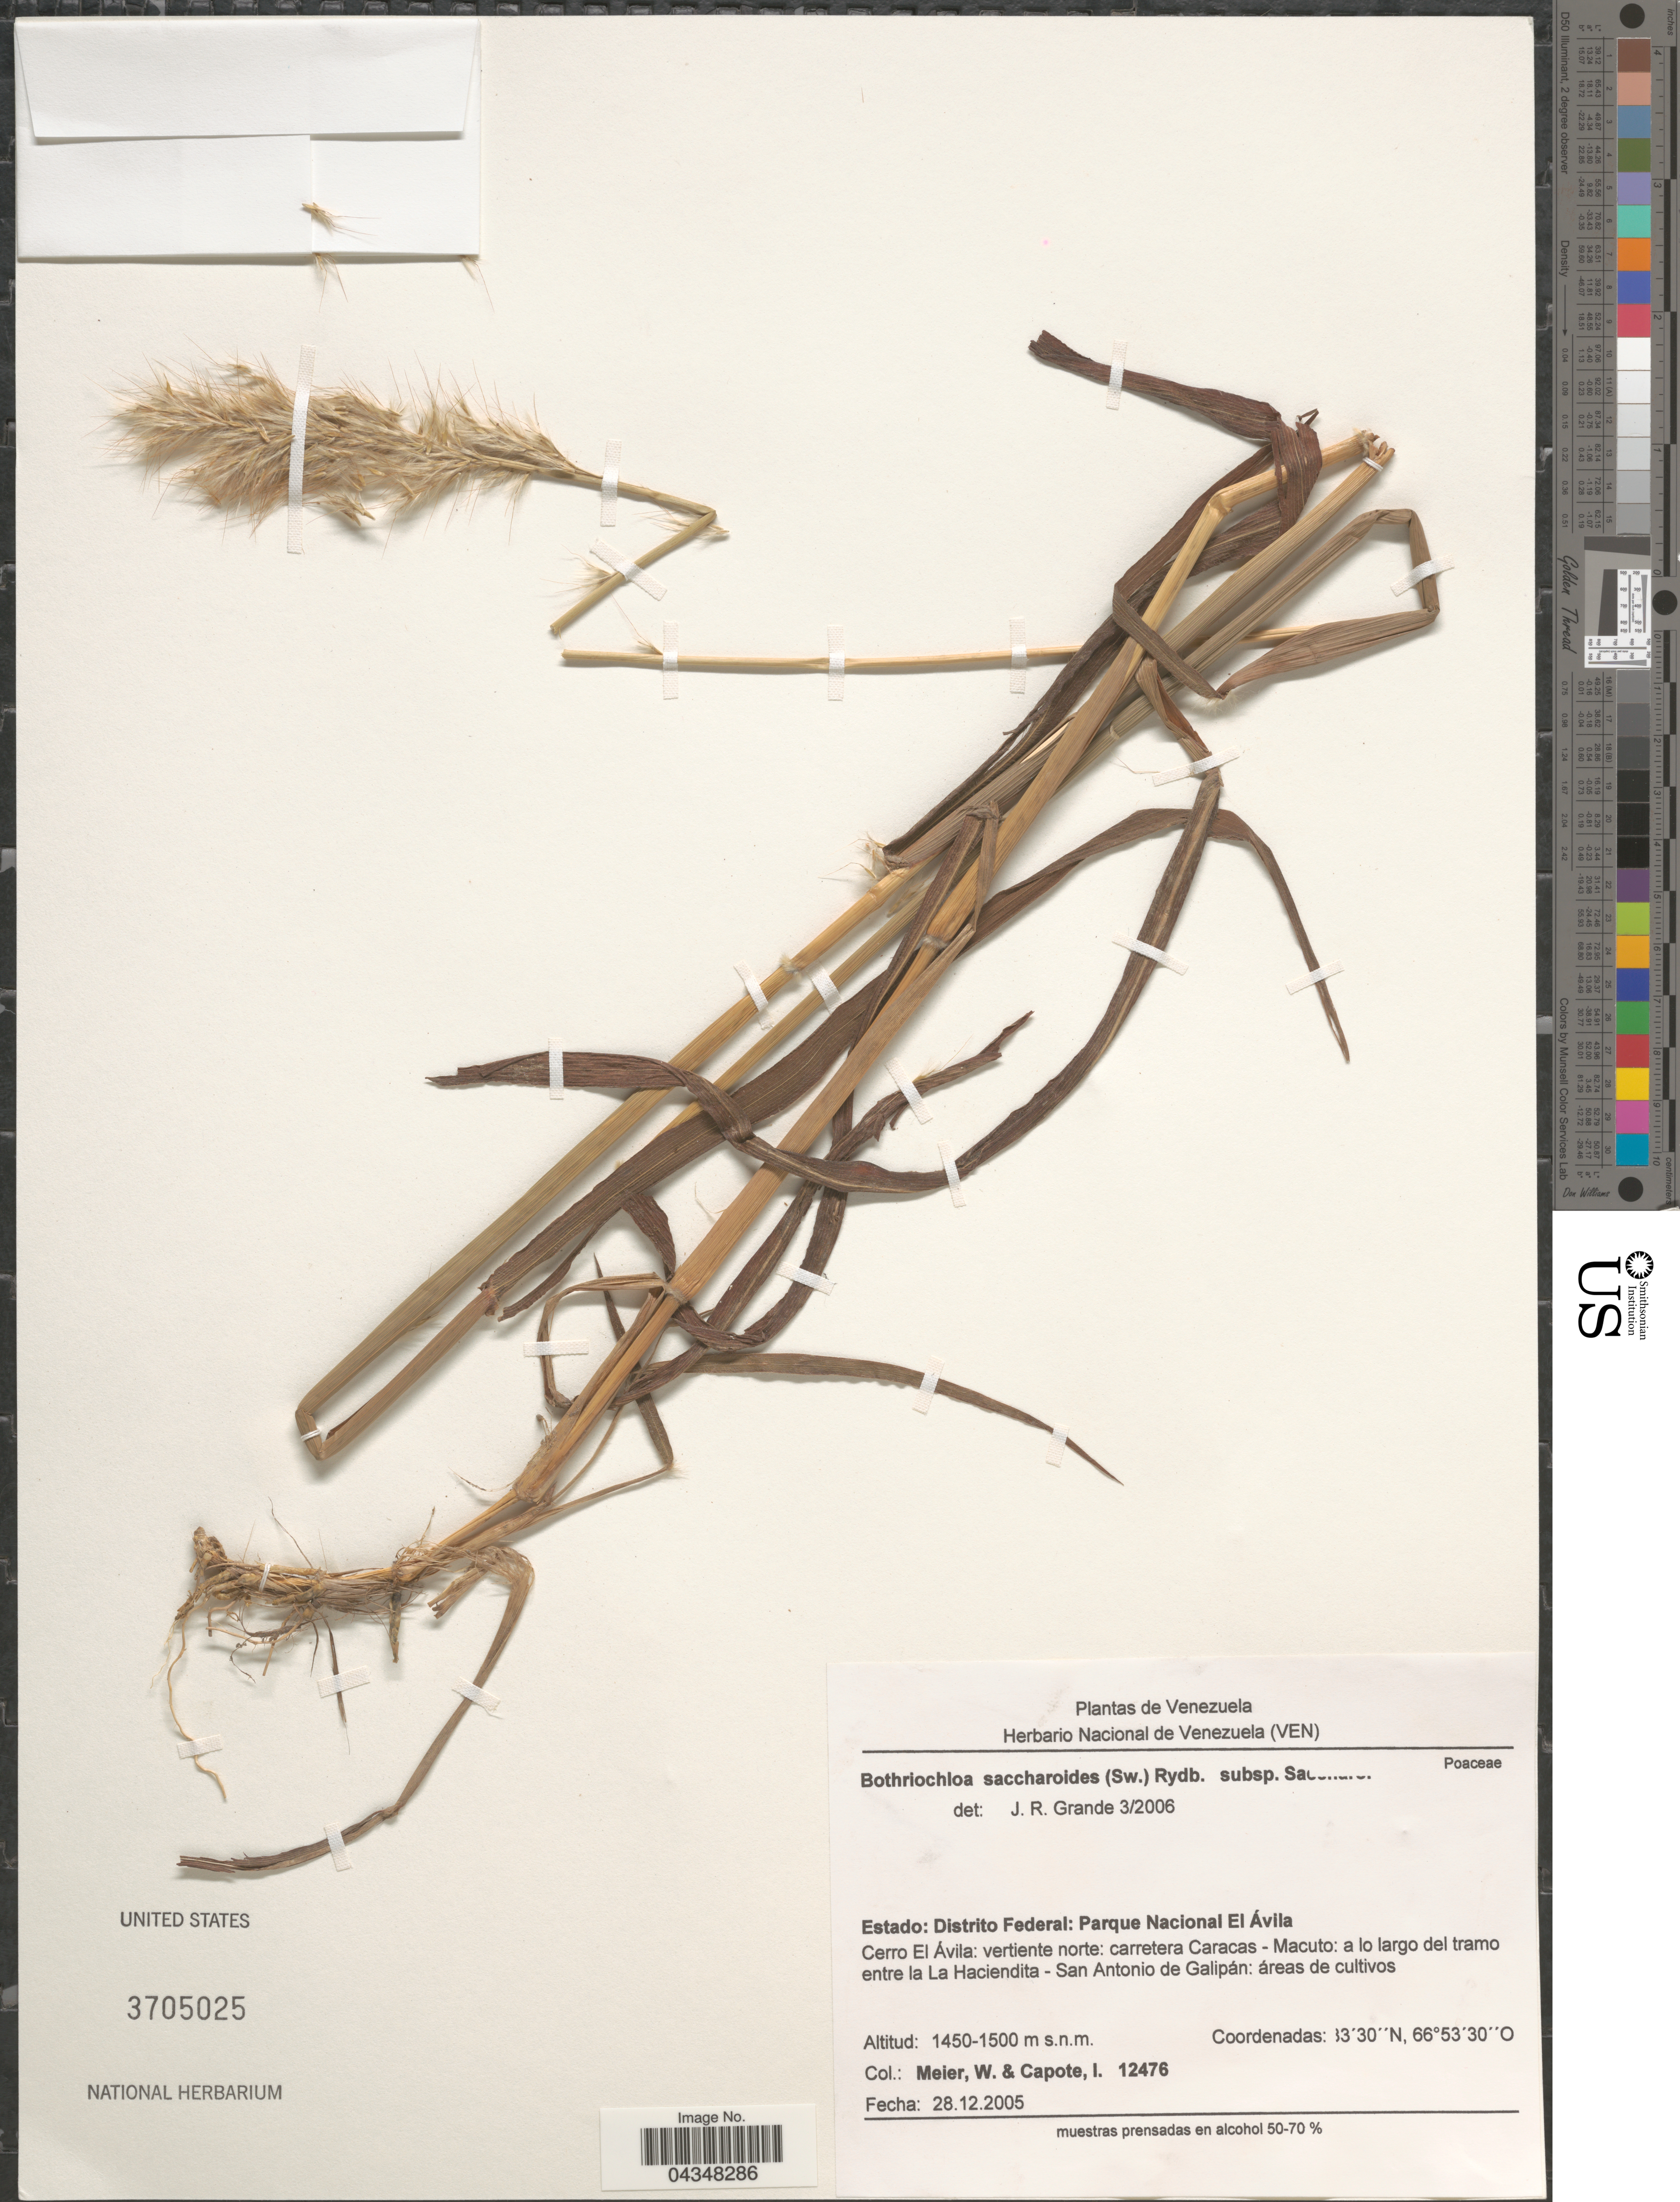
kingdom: Plantae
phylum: Tracheophyta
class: Liliopsida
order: Poales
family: Poaceae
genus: Bothriochloa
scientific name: Bothriochloa laguroides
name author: (DC.) Herter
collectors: W. Meier & I. Capote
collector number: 12476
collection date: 2005-12-28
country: Venezuela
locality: Estado: Distrito Federal: Parque Nacional El Ávila. Cerro El Ávila: vertiente norte: carretera Caracas - Macuto: a lo largo del tramo entre la La Haciendita - San Antonio de Galipán.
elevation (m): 1450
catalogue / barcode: US 3705025